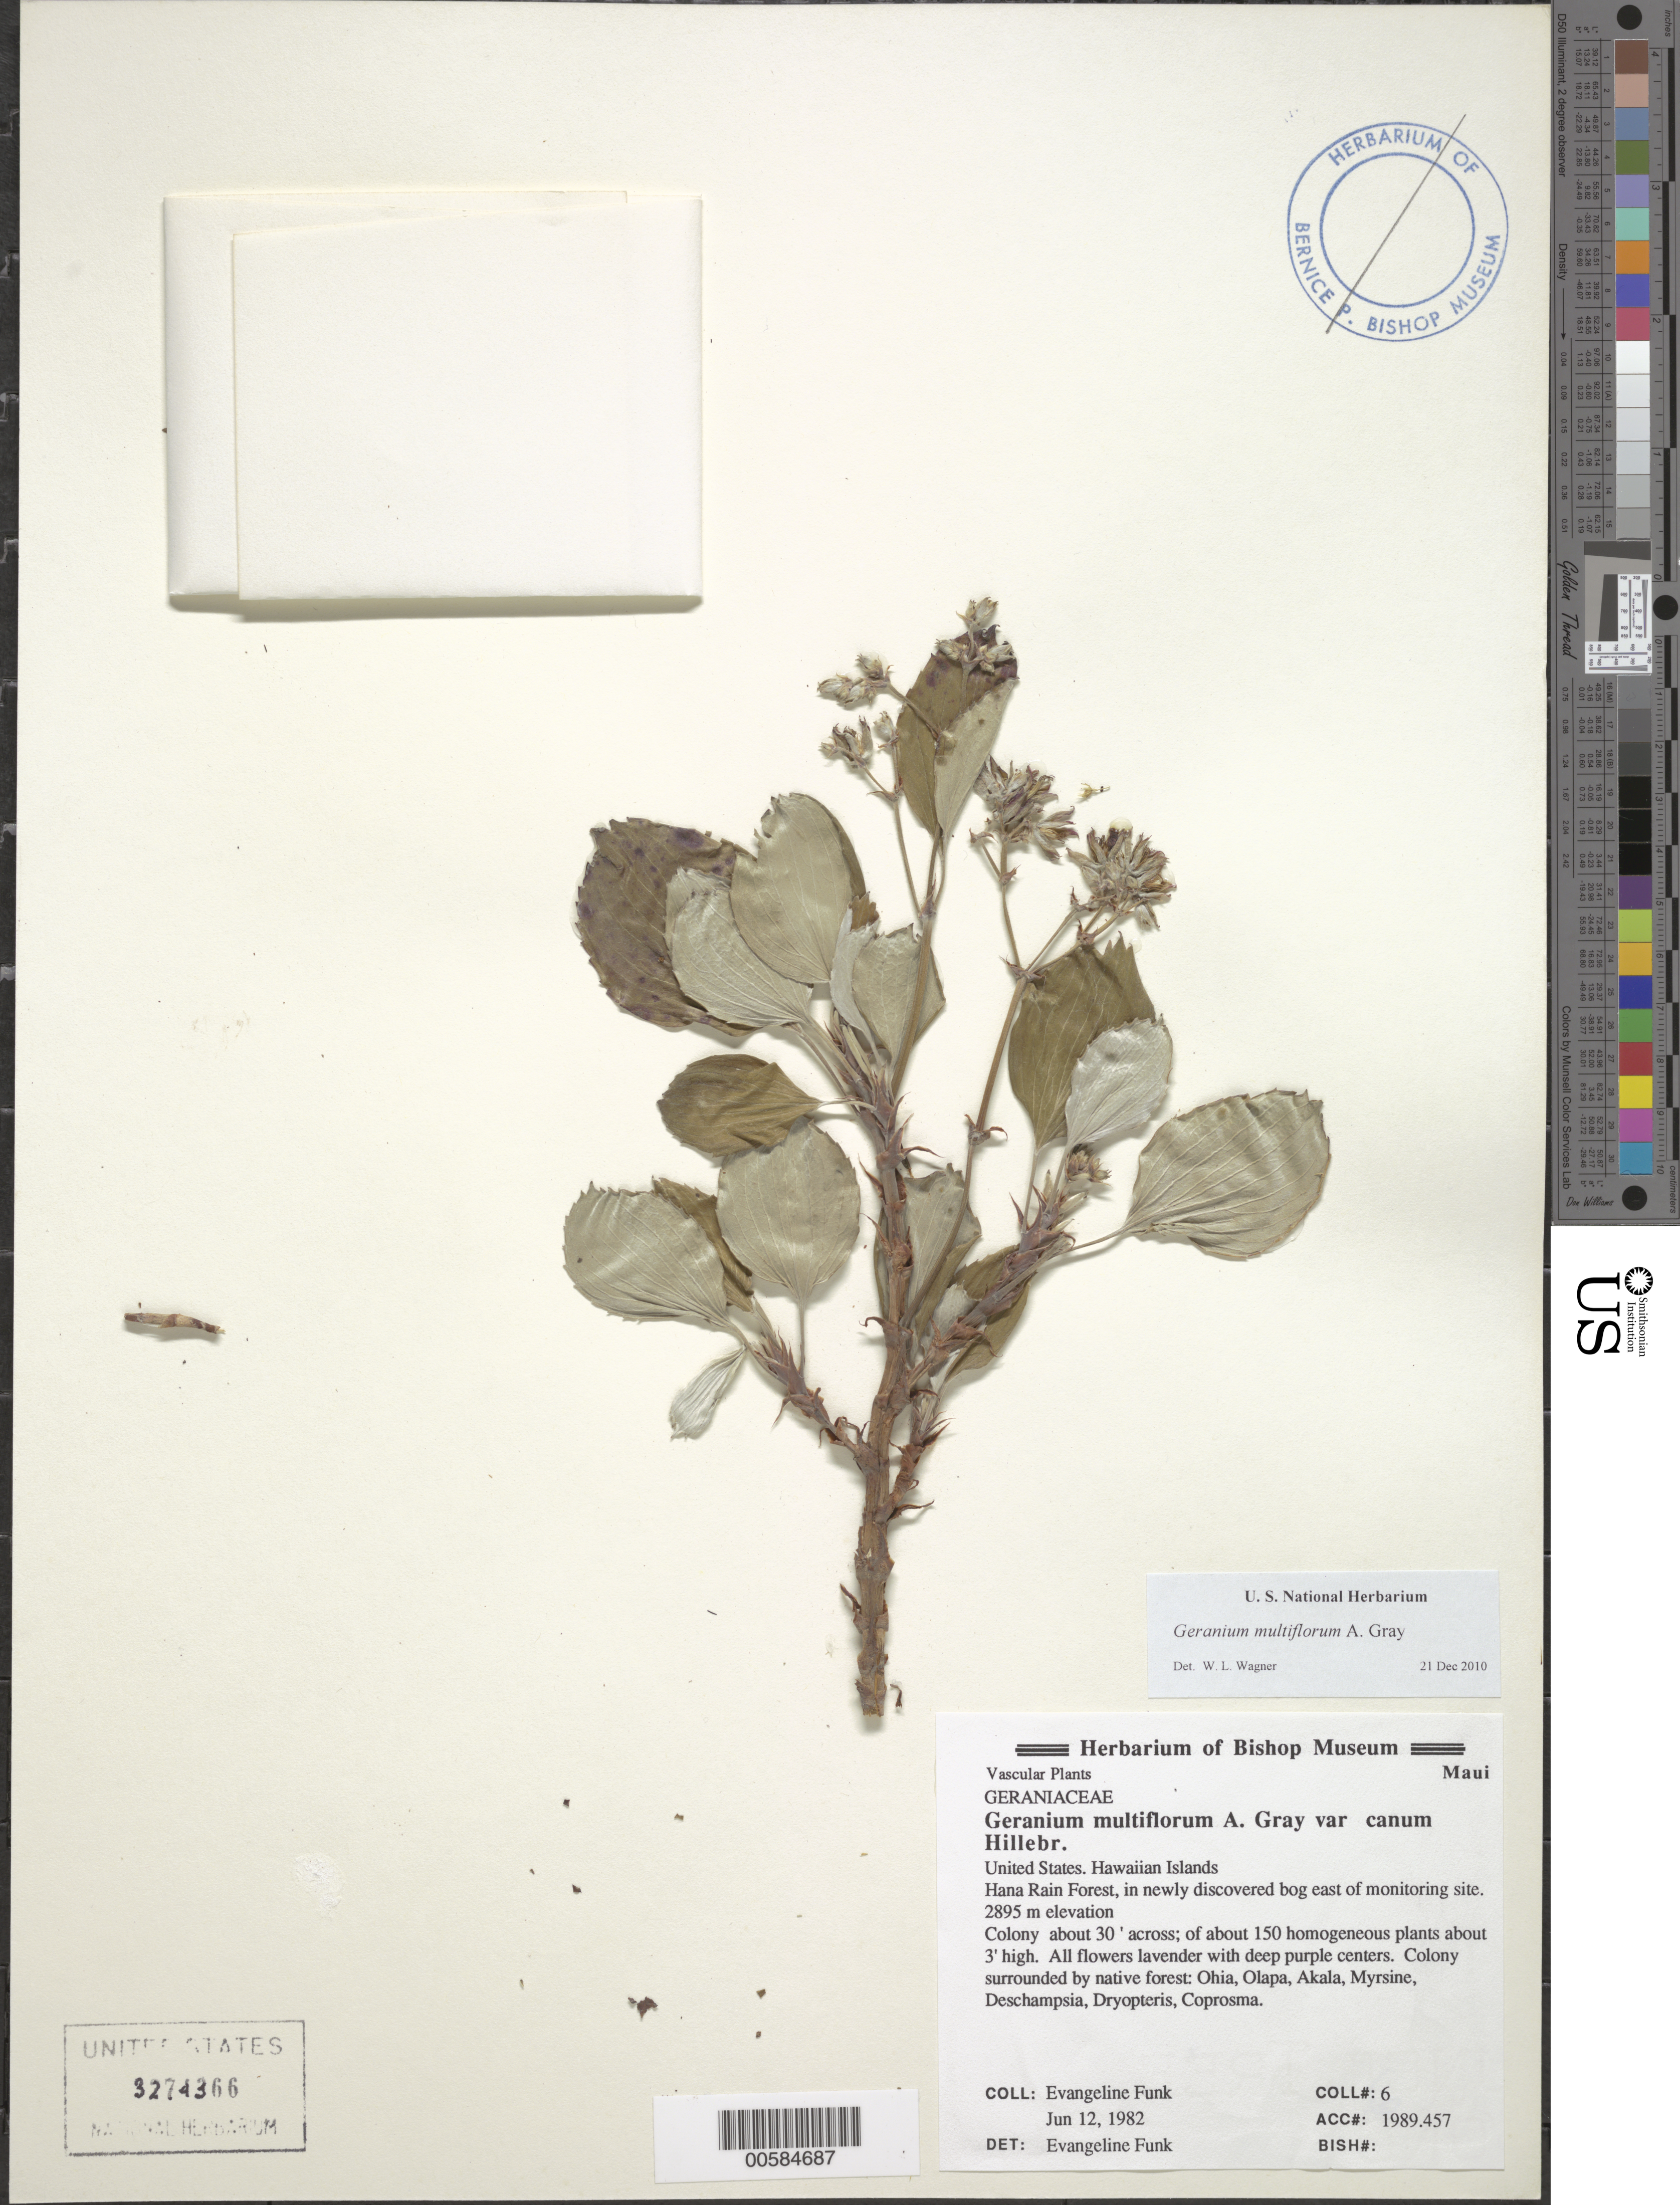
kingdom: Plantae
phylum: Tracheophyta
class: Magnoliopsida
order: Geraniales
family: Geraniaceae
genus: Geranium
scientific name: Geranium multiflorum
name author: A. Gray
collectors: E. Funk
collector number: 6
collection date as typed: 12 Jun 1982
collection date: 1982-06-12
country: United States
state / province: Hawaii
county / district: Maui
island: Maui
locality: Hana Rain For, in newly discovered bog E of monitoring site.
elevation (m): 2895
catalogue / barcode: US 3274366